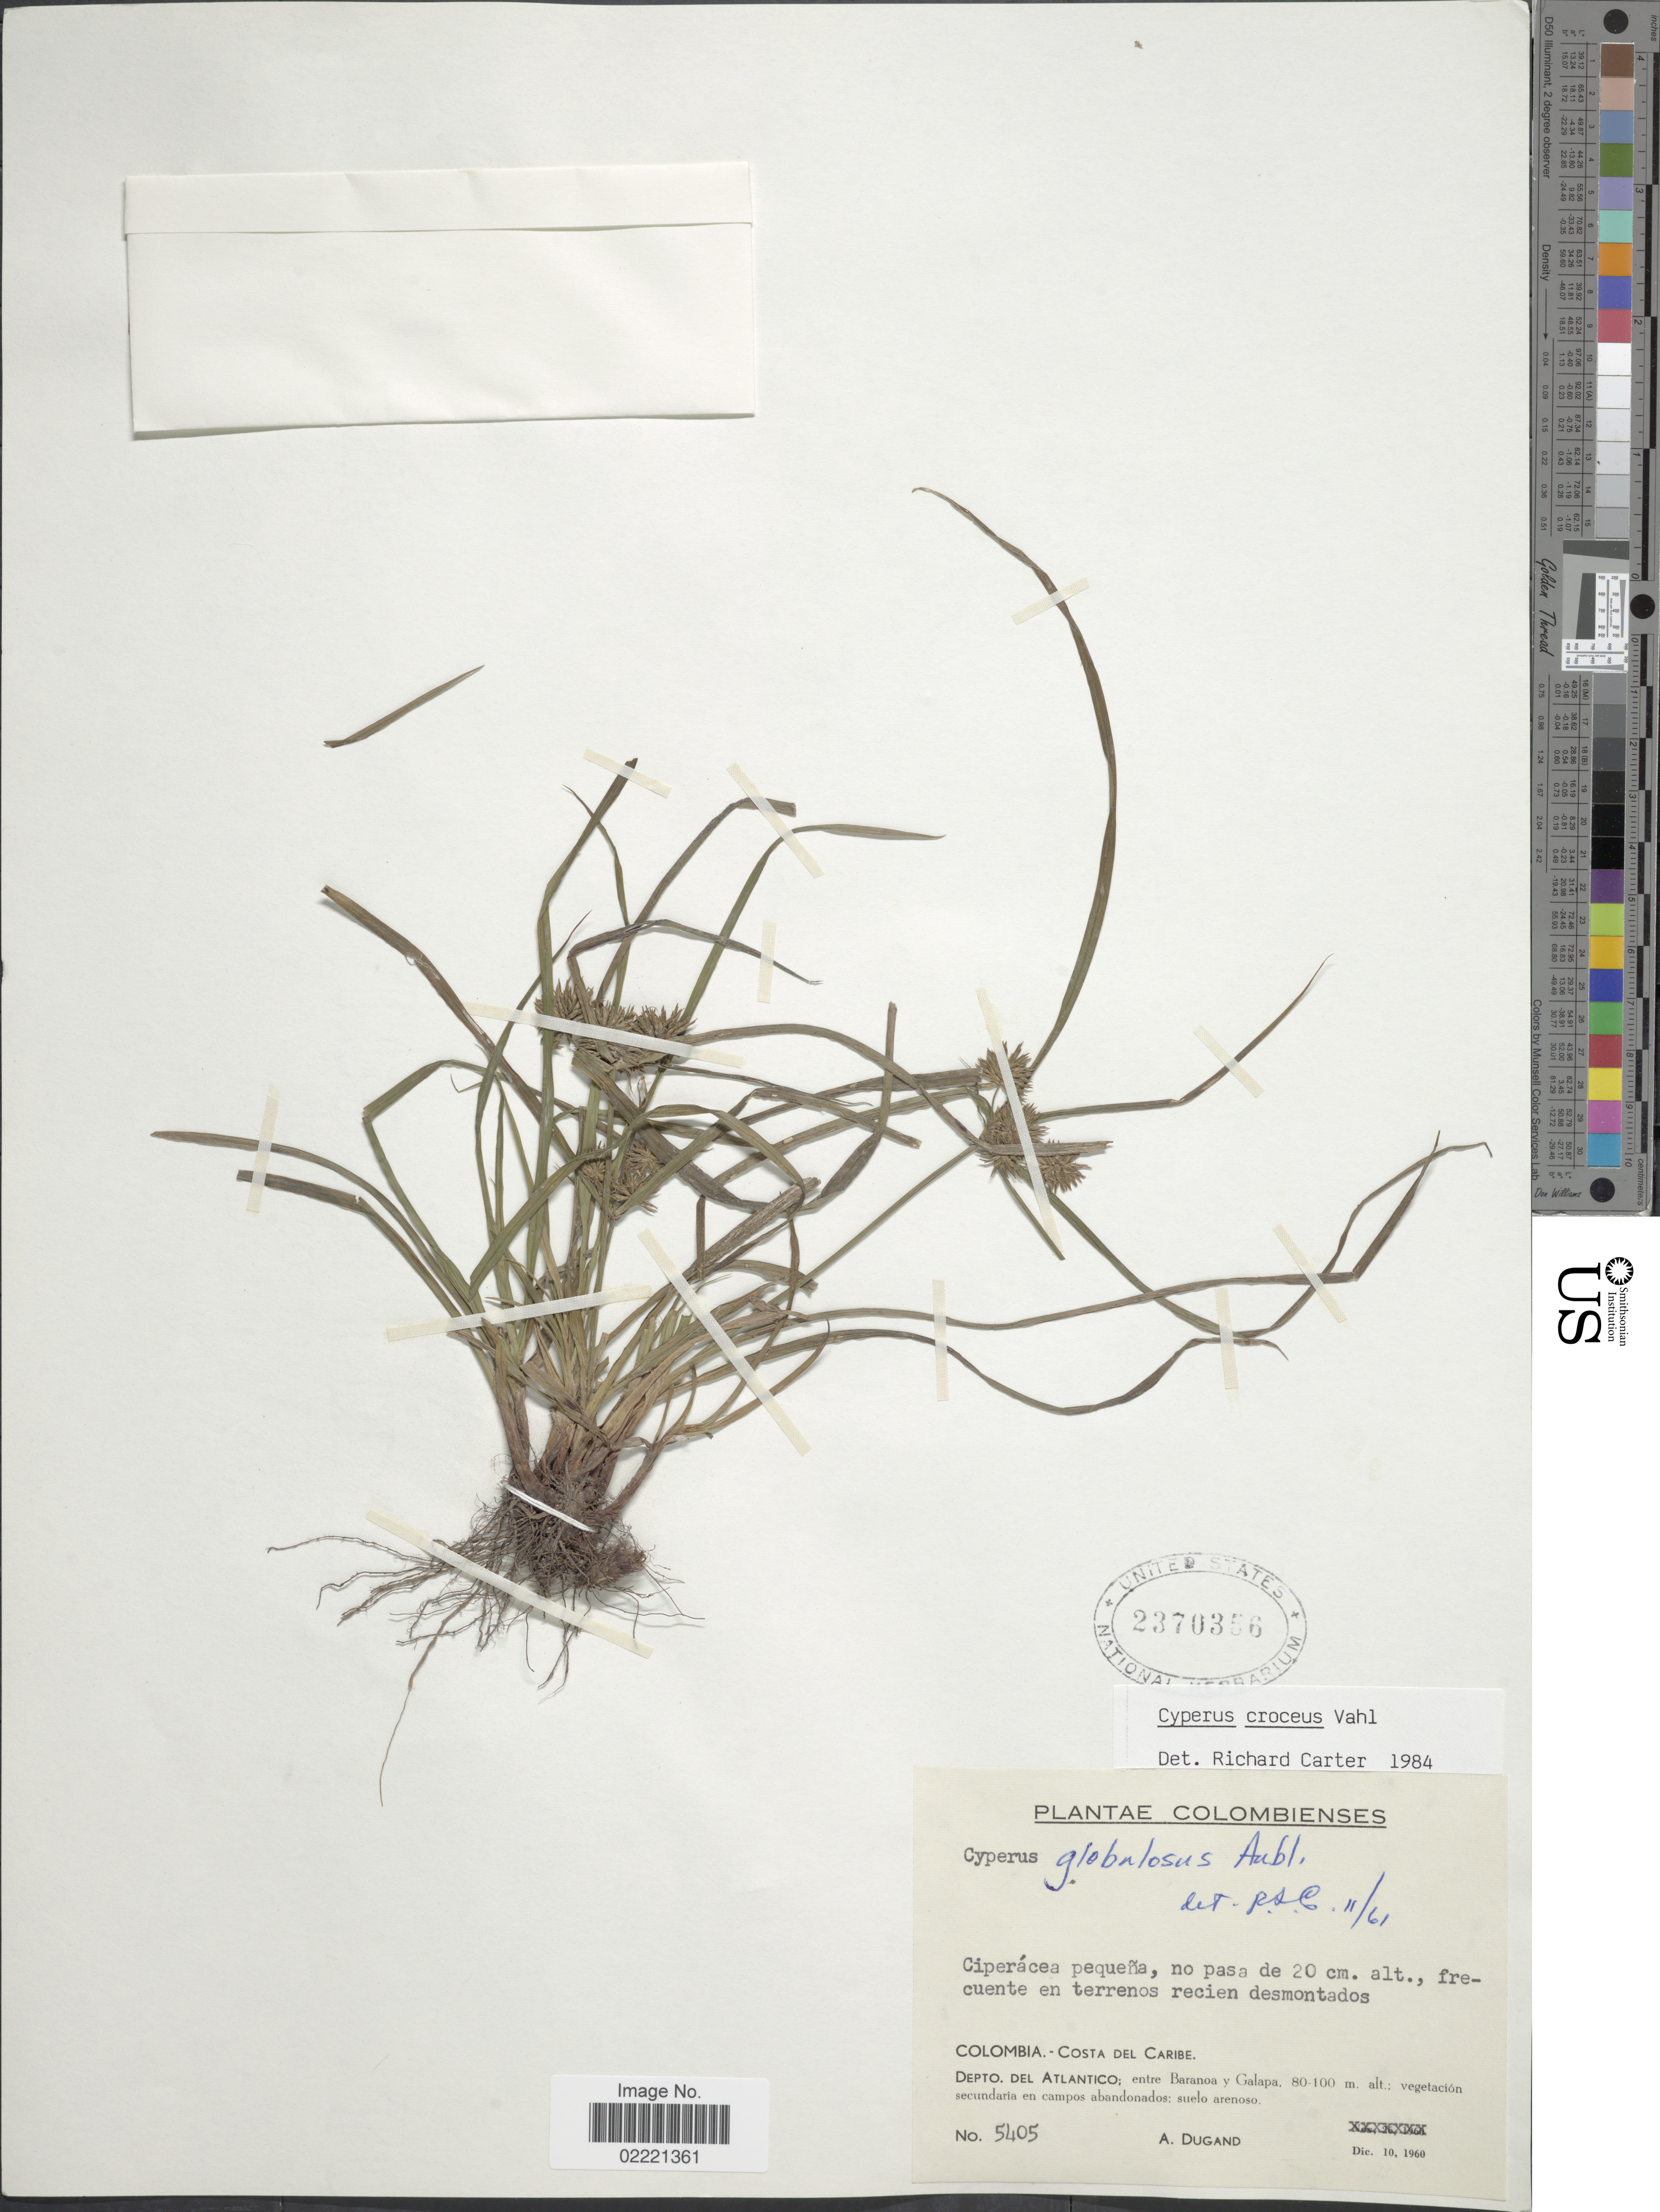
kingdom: Plantae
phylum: Tracheophyta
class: Liliopsida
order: Poales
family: Cyperaceae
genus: Cyperus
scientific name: Cyperus croceus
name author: Vahl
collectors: A. Dugand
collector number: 5405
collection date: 1960-12-10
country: Colombia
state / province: Atlántico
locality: Costa del Caribe, entre Baranoa y Galapa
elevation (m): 80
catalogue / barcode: US 2370356